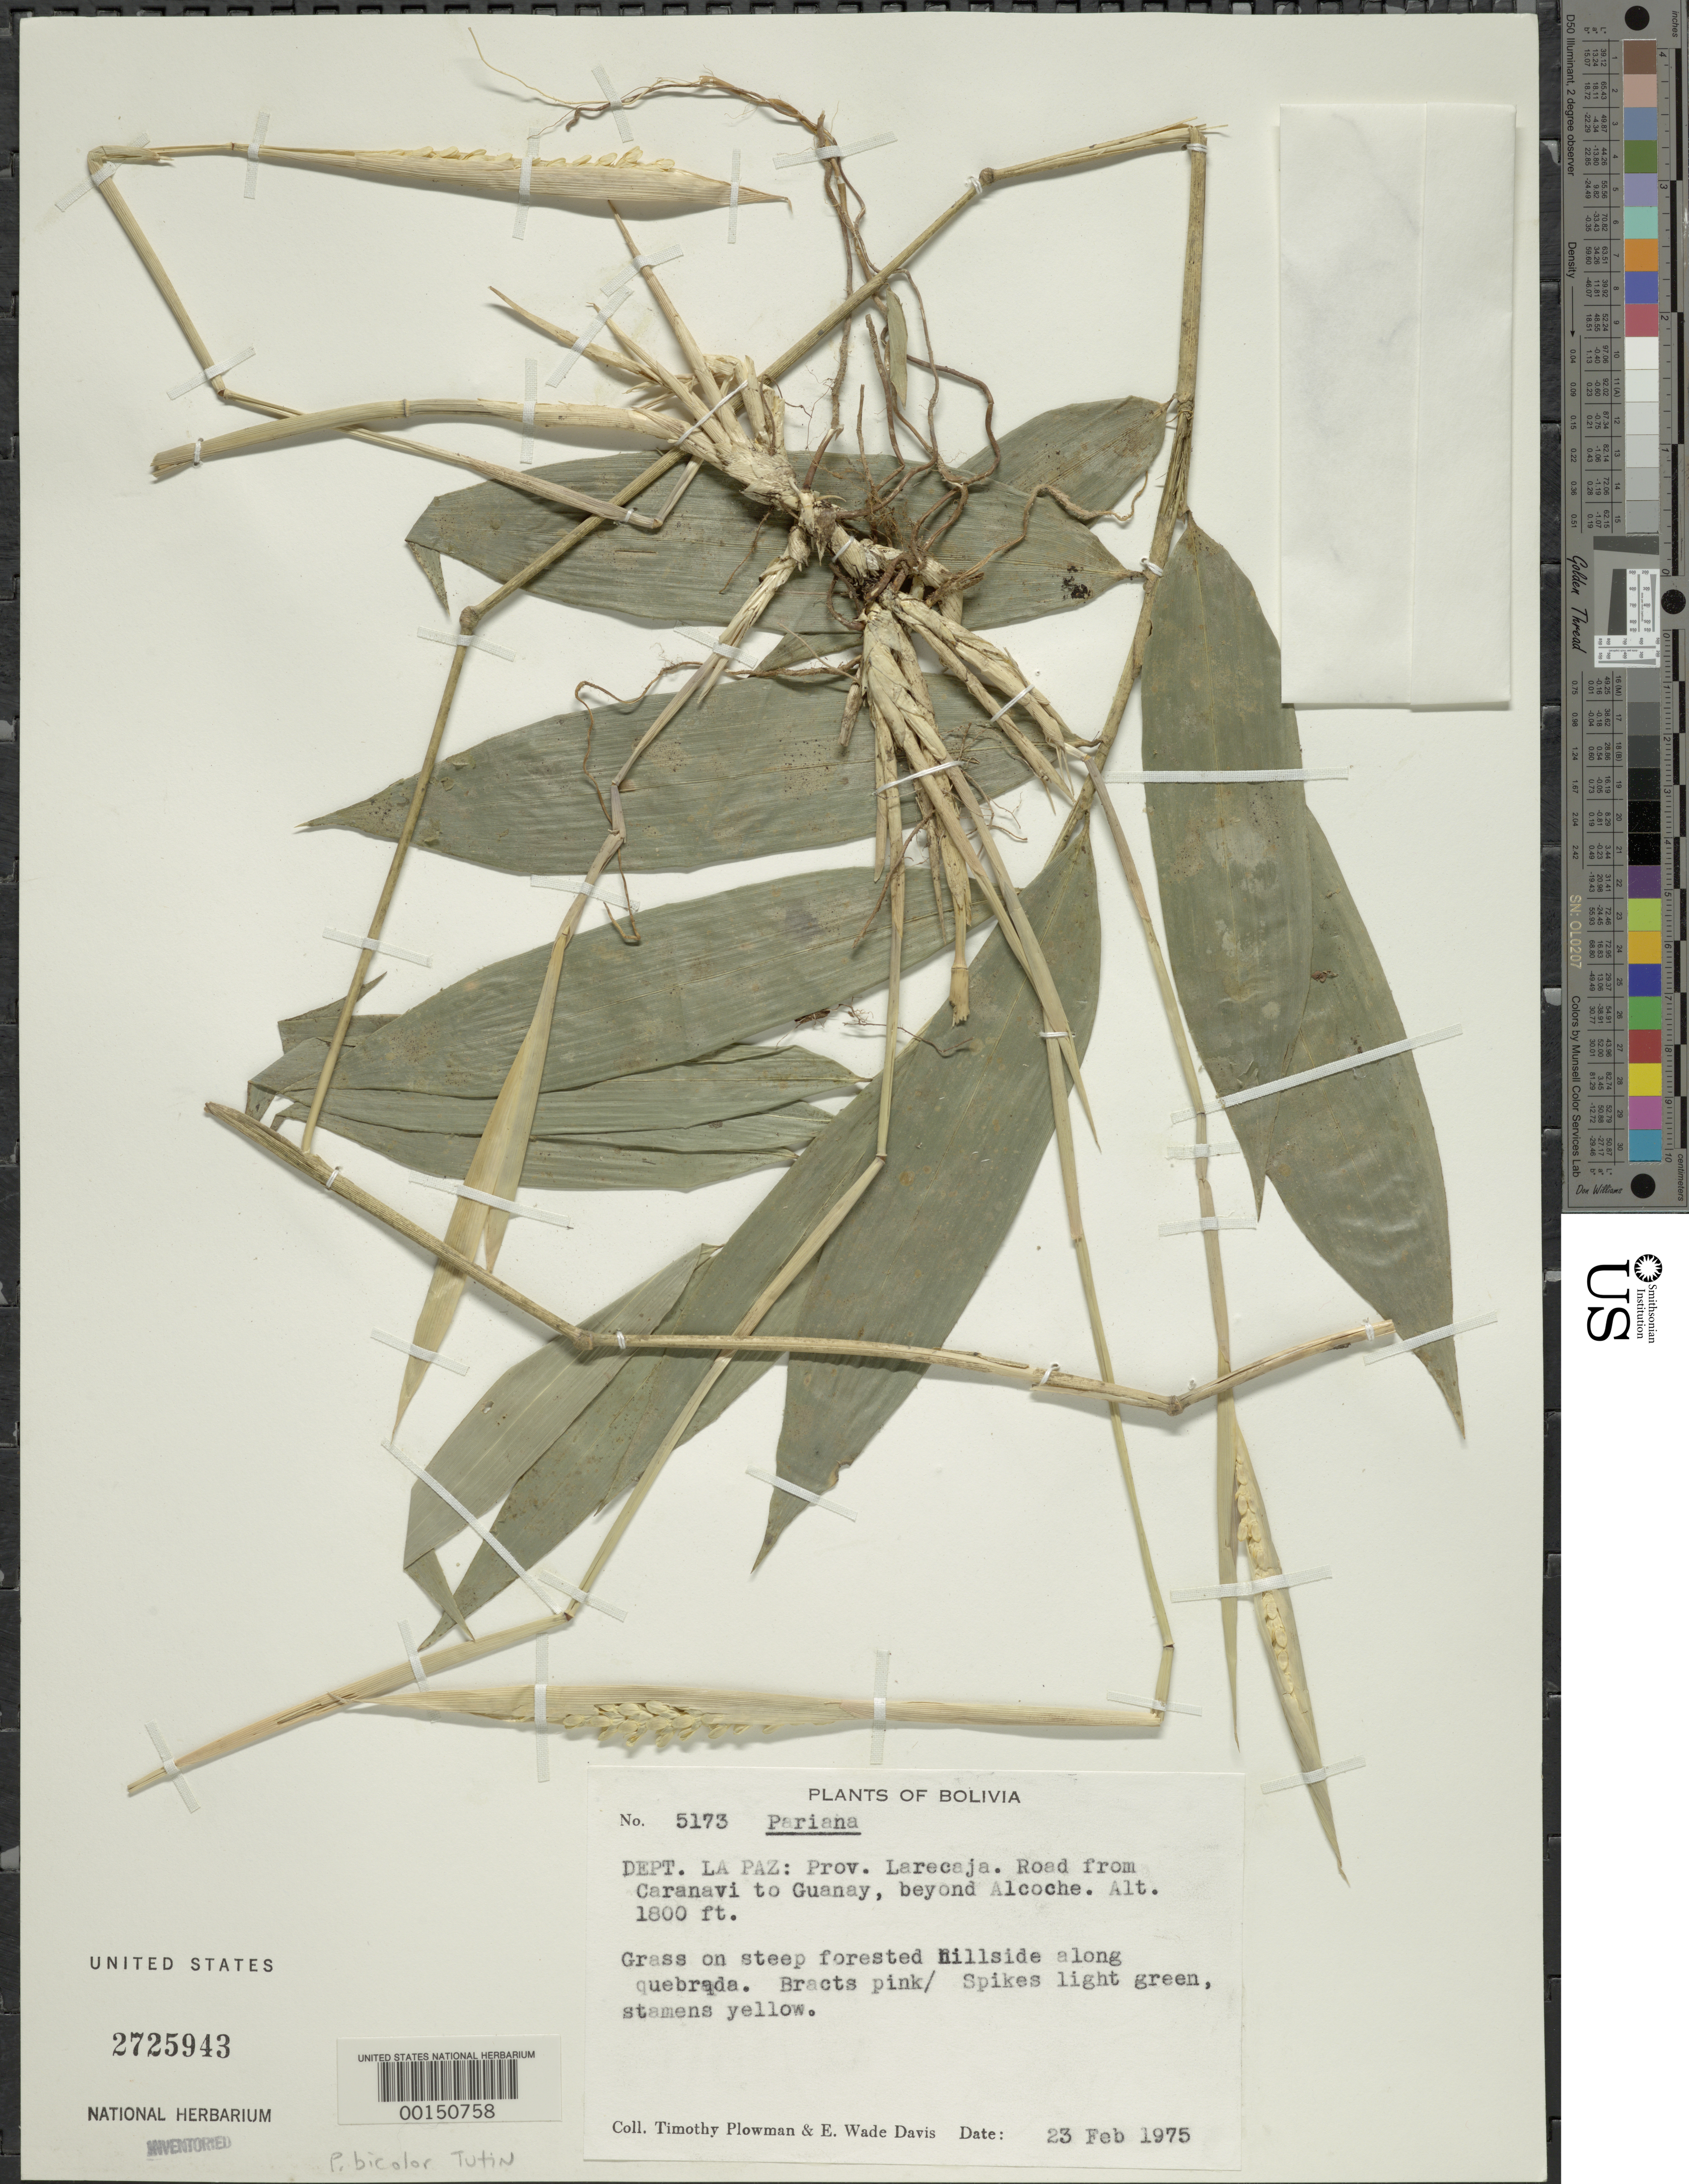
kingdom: Plantae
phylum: Tracheophyta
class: Liliopsida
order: Poales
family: Poaceae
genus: Pariana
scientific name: Pariana bicolor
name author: Tutin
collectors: T. Plowman & E. W. Davis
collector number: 5173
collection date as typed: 23 Feb 1975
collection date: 1975-02-23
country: Bolivia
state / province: La Paz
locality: Larecaja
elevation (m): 549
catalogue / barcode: US 2725943